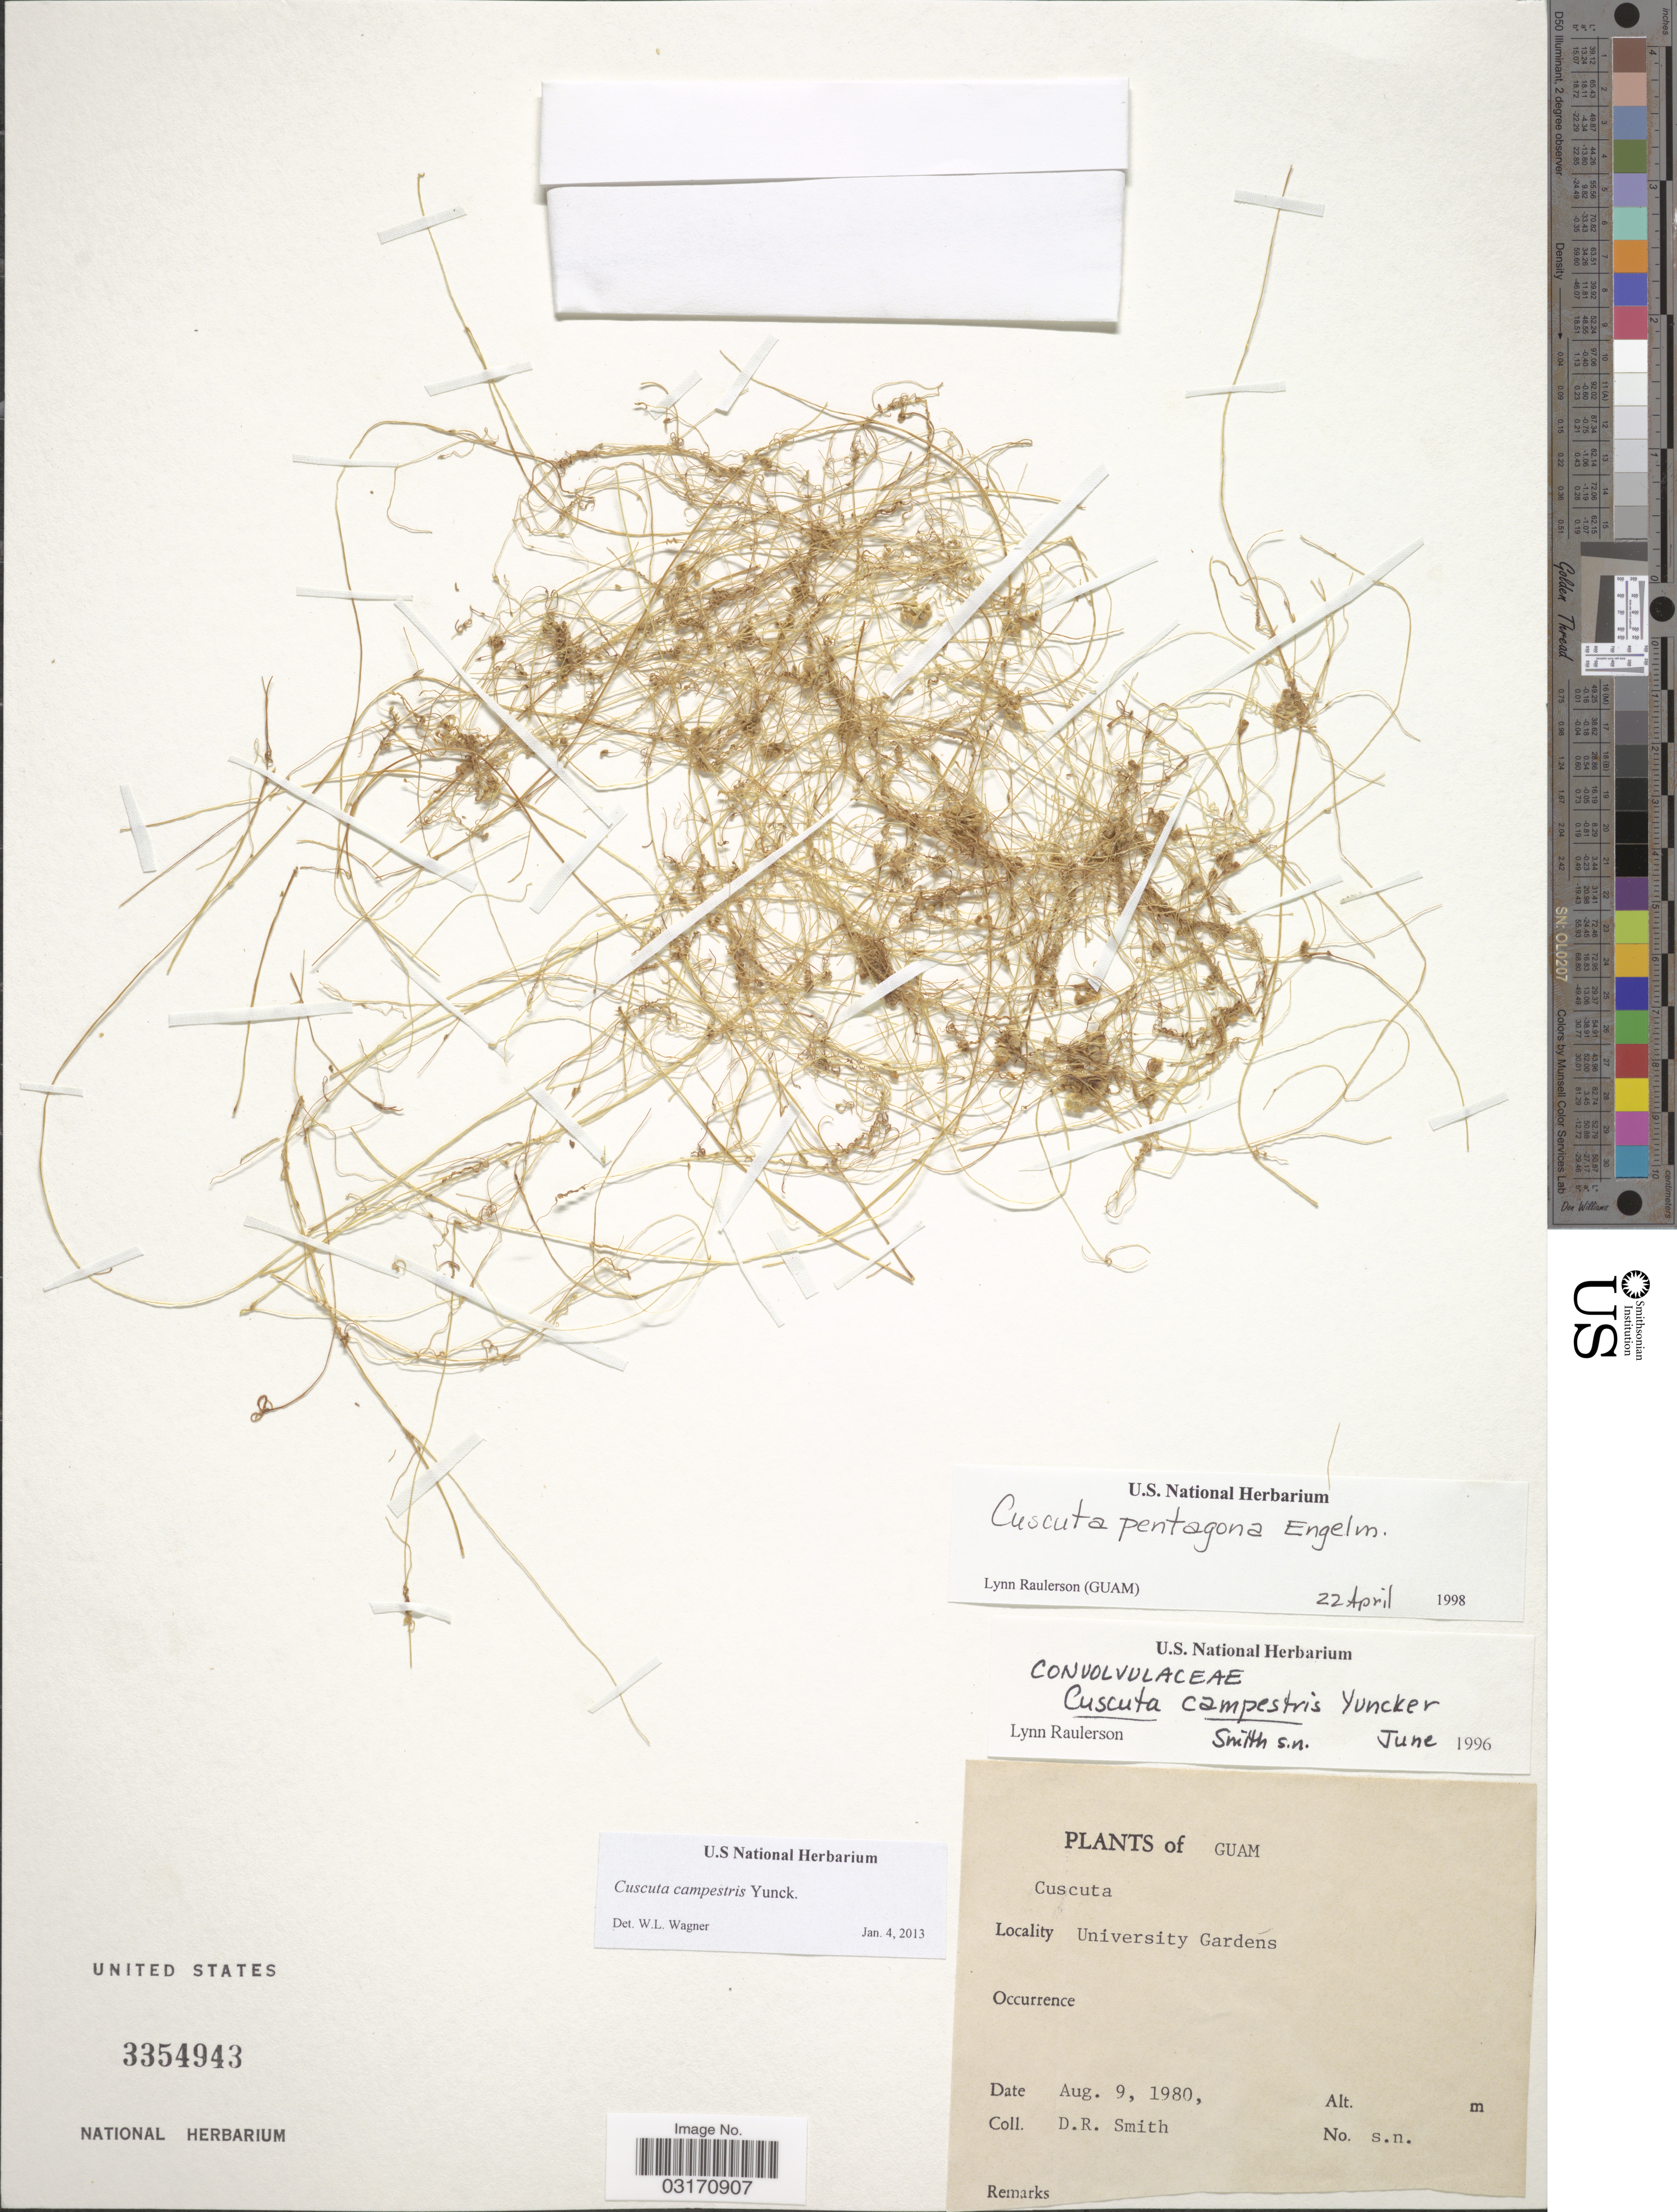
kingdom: Plantae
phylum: Tracheophyta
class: Magnoliopsida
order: Solanales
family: Convolvulaceae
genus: Cuscuta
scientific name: Cuscuta pentagona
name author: Engelm.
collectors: D. R. Smith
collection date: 1980-08-09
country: Guam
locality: University Gardens.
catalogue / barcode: US 3354943